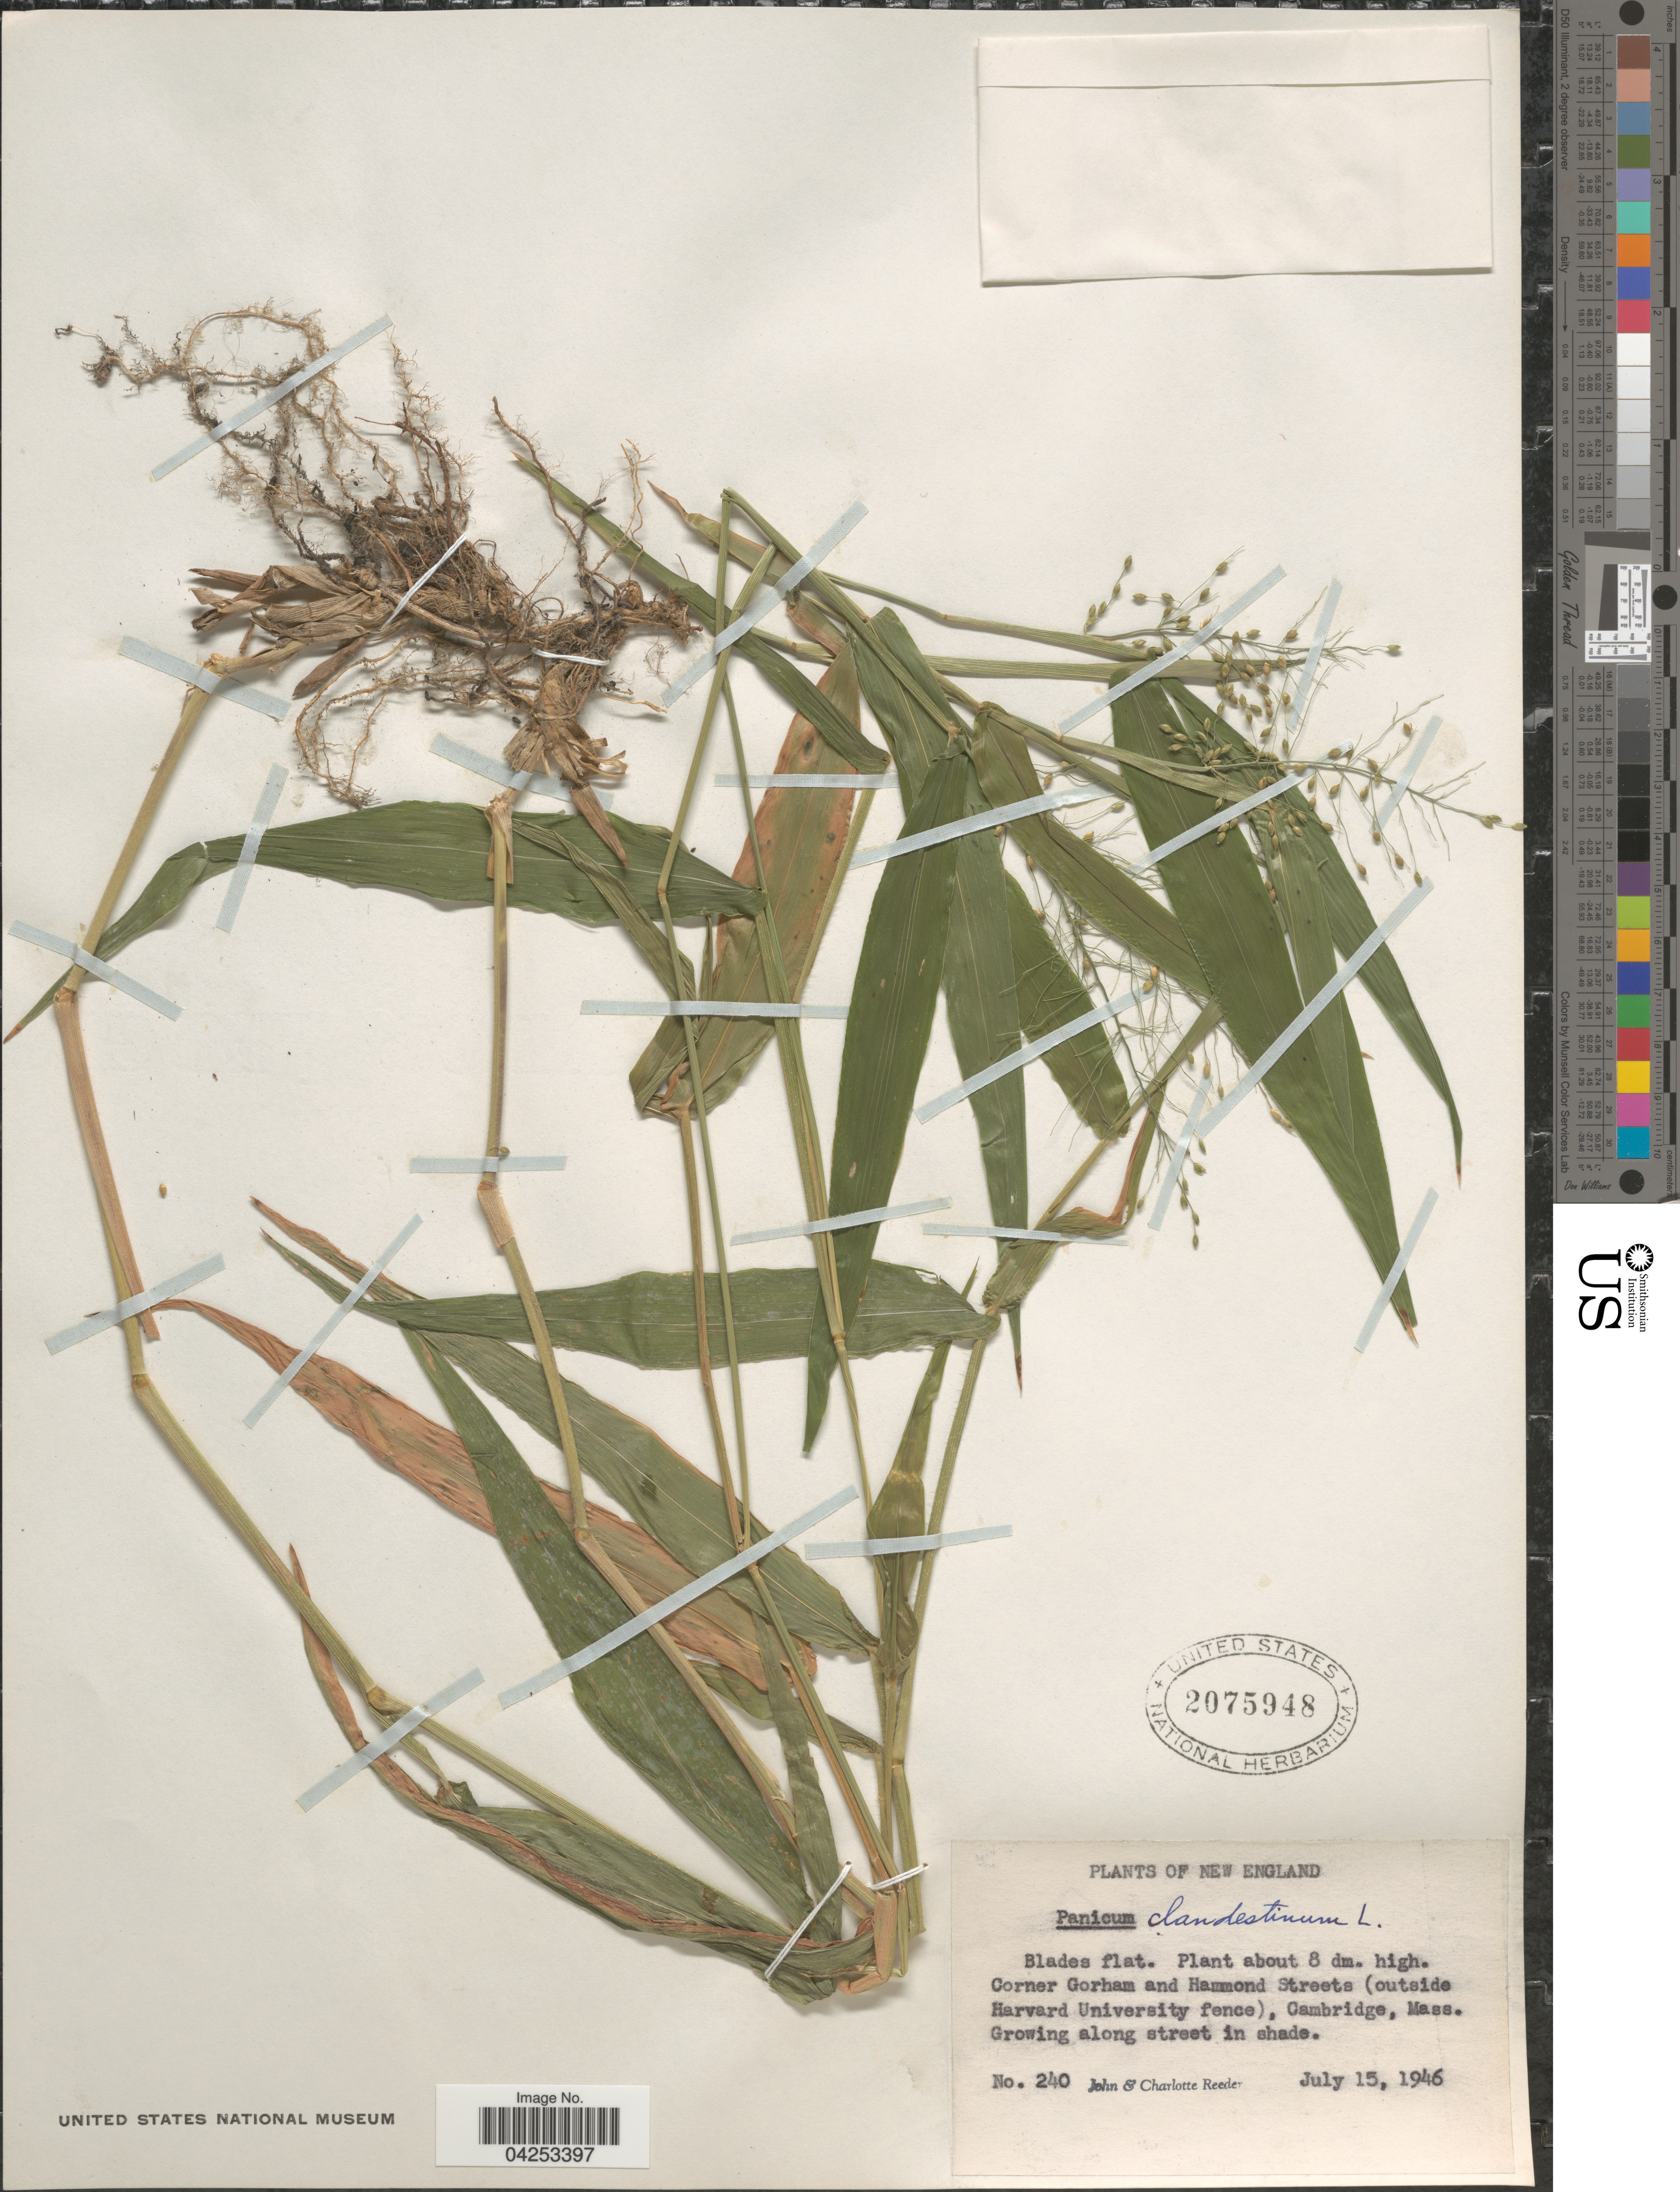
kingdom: Plantae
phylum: Tracheophyta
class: Liliopsida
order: Poales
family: Poaceae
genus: Dichanthelium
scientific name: Dichanthelium clandestinum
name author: (L.) Gould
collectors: J. R. Reeder & C. G. Reeder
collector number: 240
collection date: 1946-07-15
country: United States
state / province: Massachusetts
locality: New England. Corner Gorham and Hammond Streets (outside Harvard University fence), Cambridge.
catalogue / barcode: US 2075948